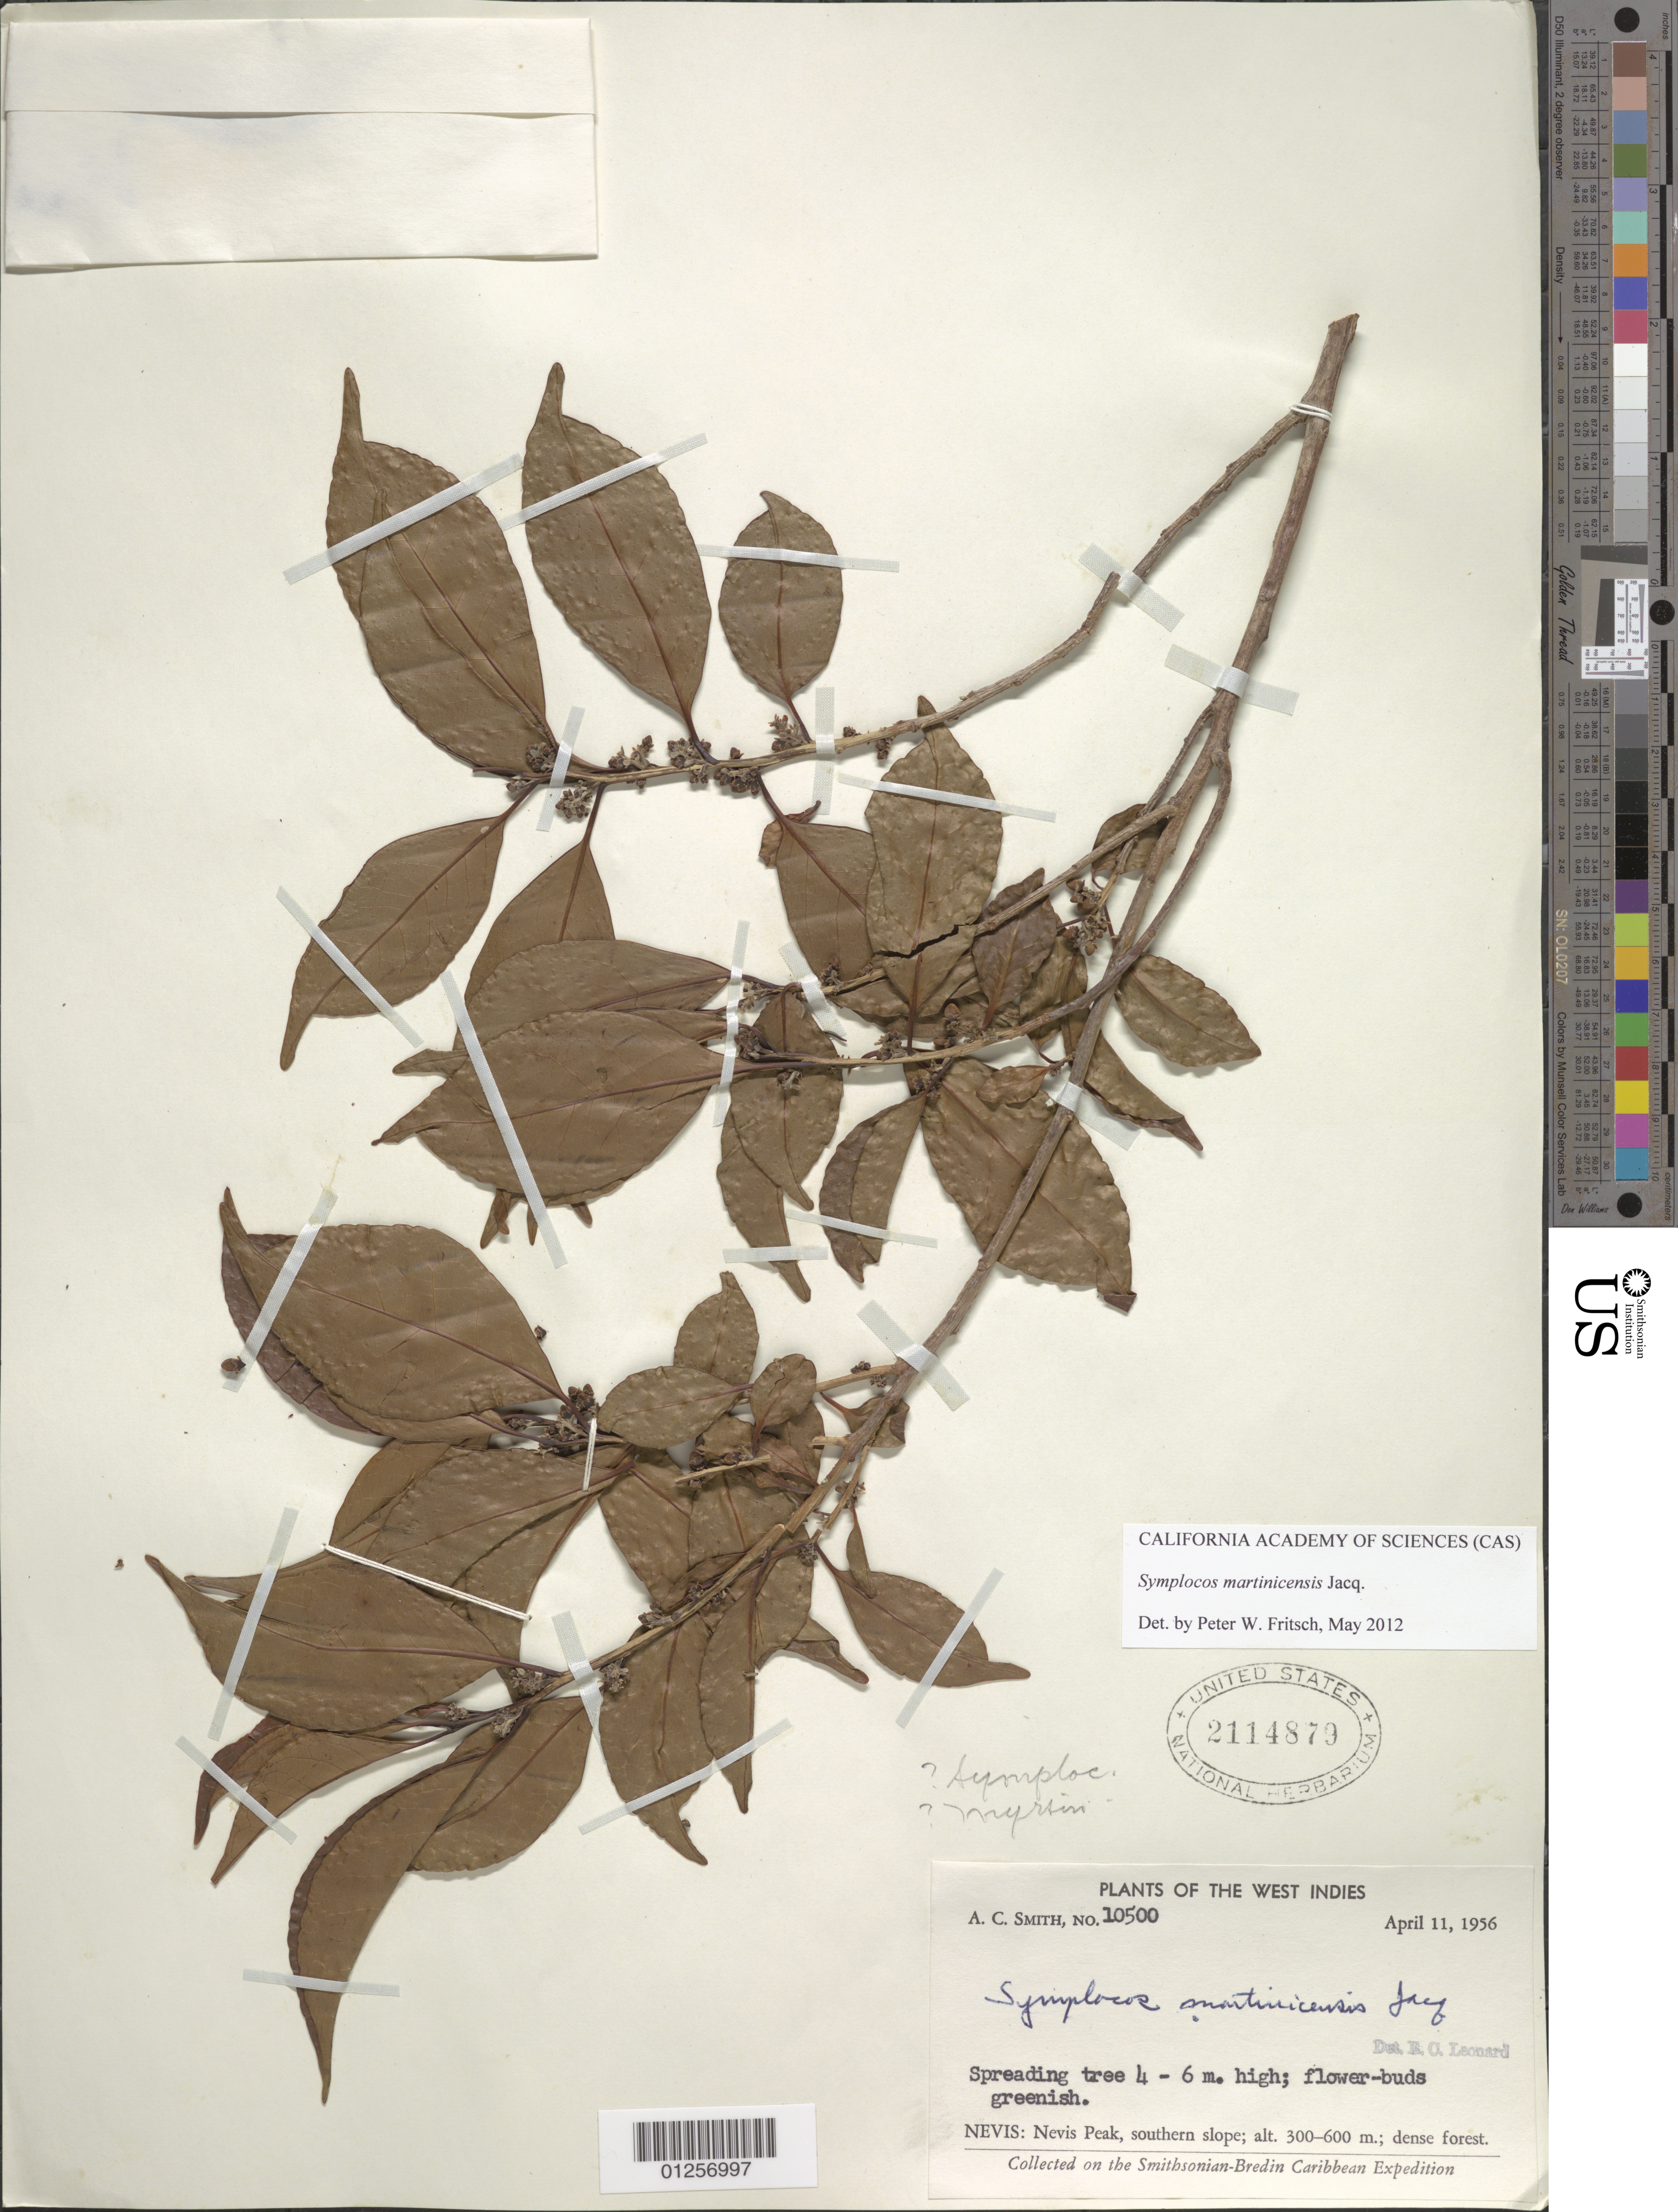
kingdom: Plantae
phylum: Tracheophyta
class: Magnoliopsida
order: Ericales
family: Symplocaceae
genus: Symplocos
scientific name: Symplocos martinicensis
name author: Jacq.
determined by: Fritsch, Peter W.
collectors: A. C. Smith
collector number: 10500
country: St. Christopher-Nevis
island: Nevis I.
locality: Nevis Peak, southern slope.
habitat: Dense forest.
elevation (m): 300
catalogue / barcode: US 2114879